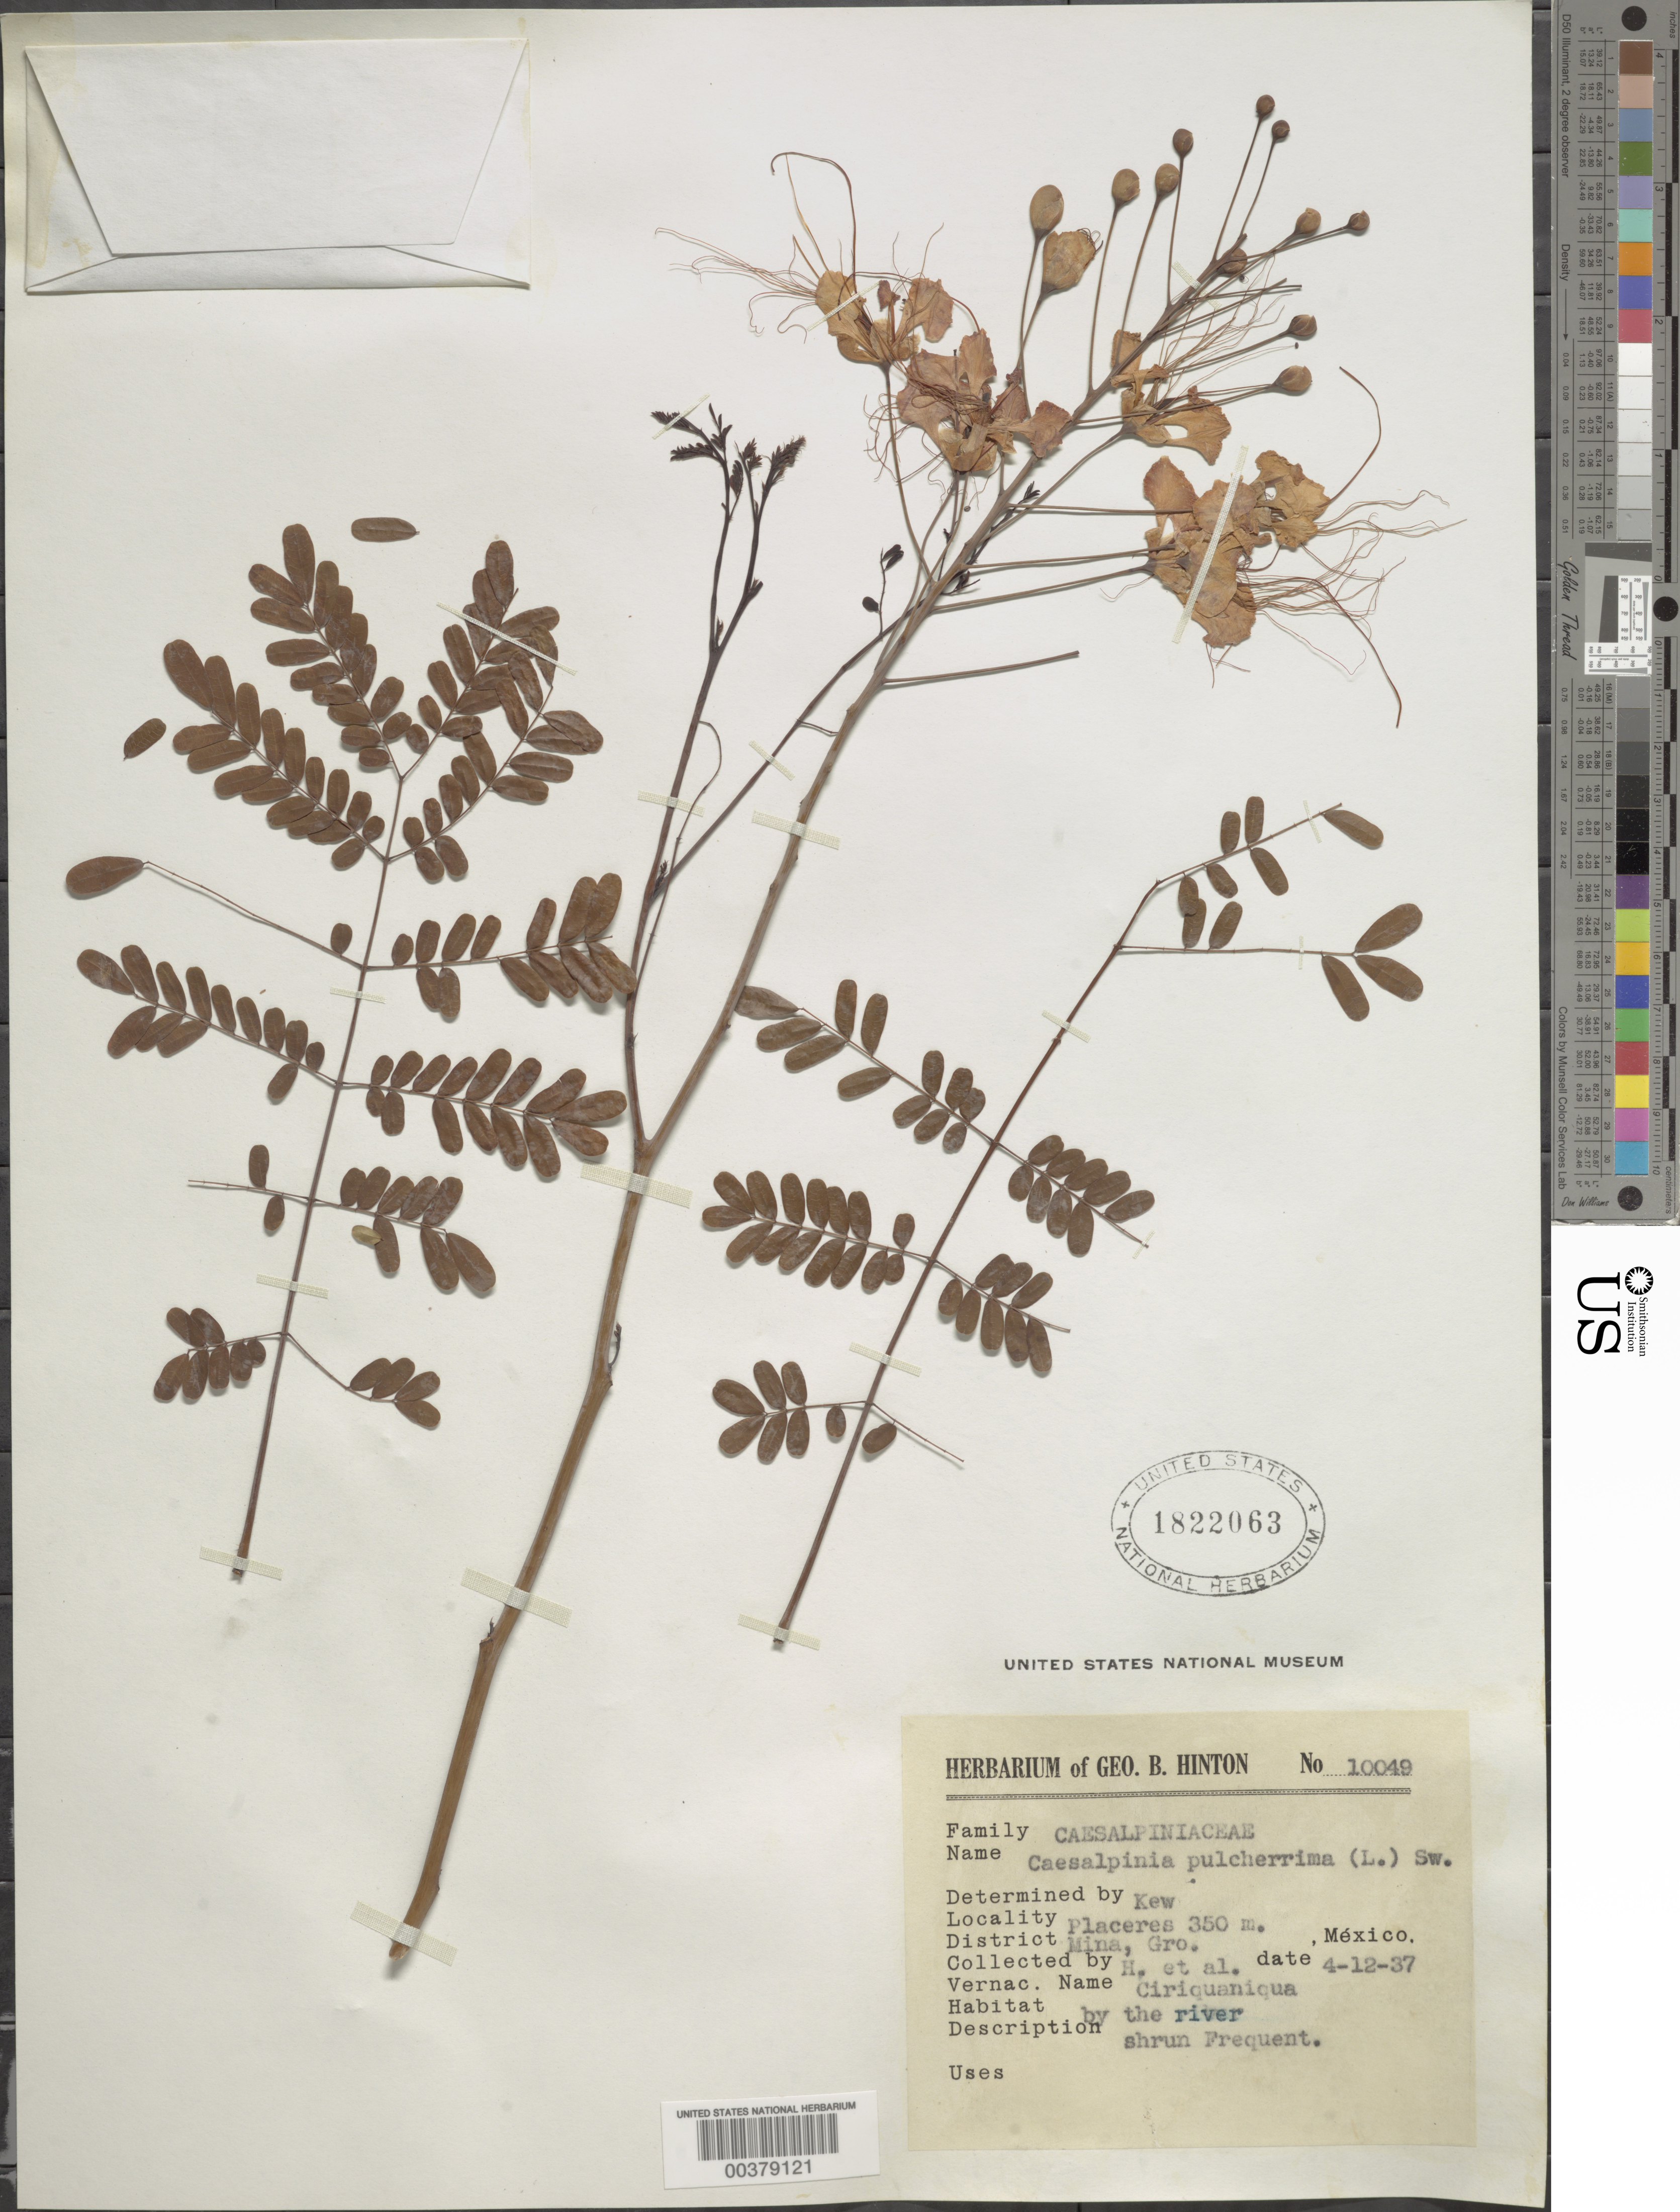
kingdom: Plantae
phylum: Tracheophyta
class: Magnoliopsida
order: Fabales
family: Fabaceae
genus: Caesalpinia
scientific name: Caesalpinia pulcherrima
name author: (L.) Sw.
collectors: G. B. Hinton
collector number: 10049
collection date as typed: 12 Apr 1937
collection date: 1937-04-12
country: Mexico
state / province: Guerrero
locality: Mina mun. (?), Placeres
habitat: By river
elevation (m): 350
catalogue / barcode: US 1822063